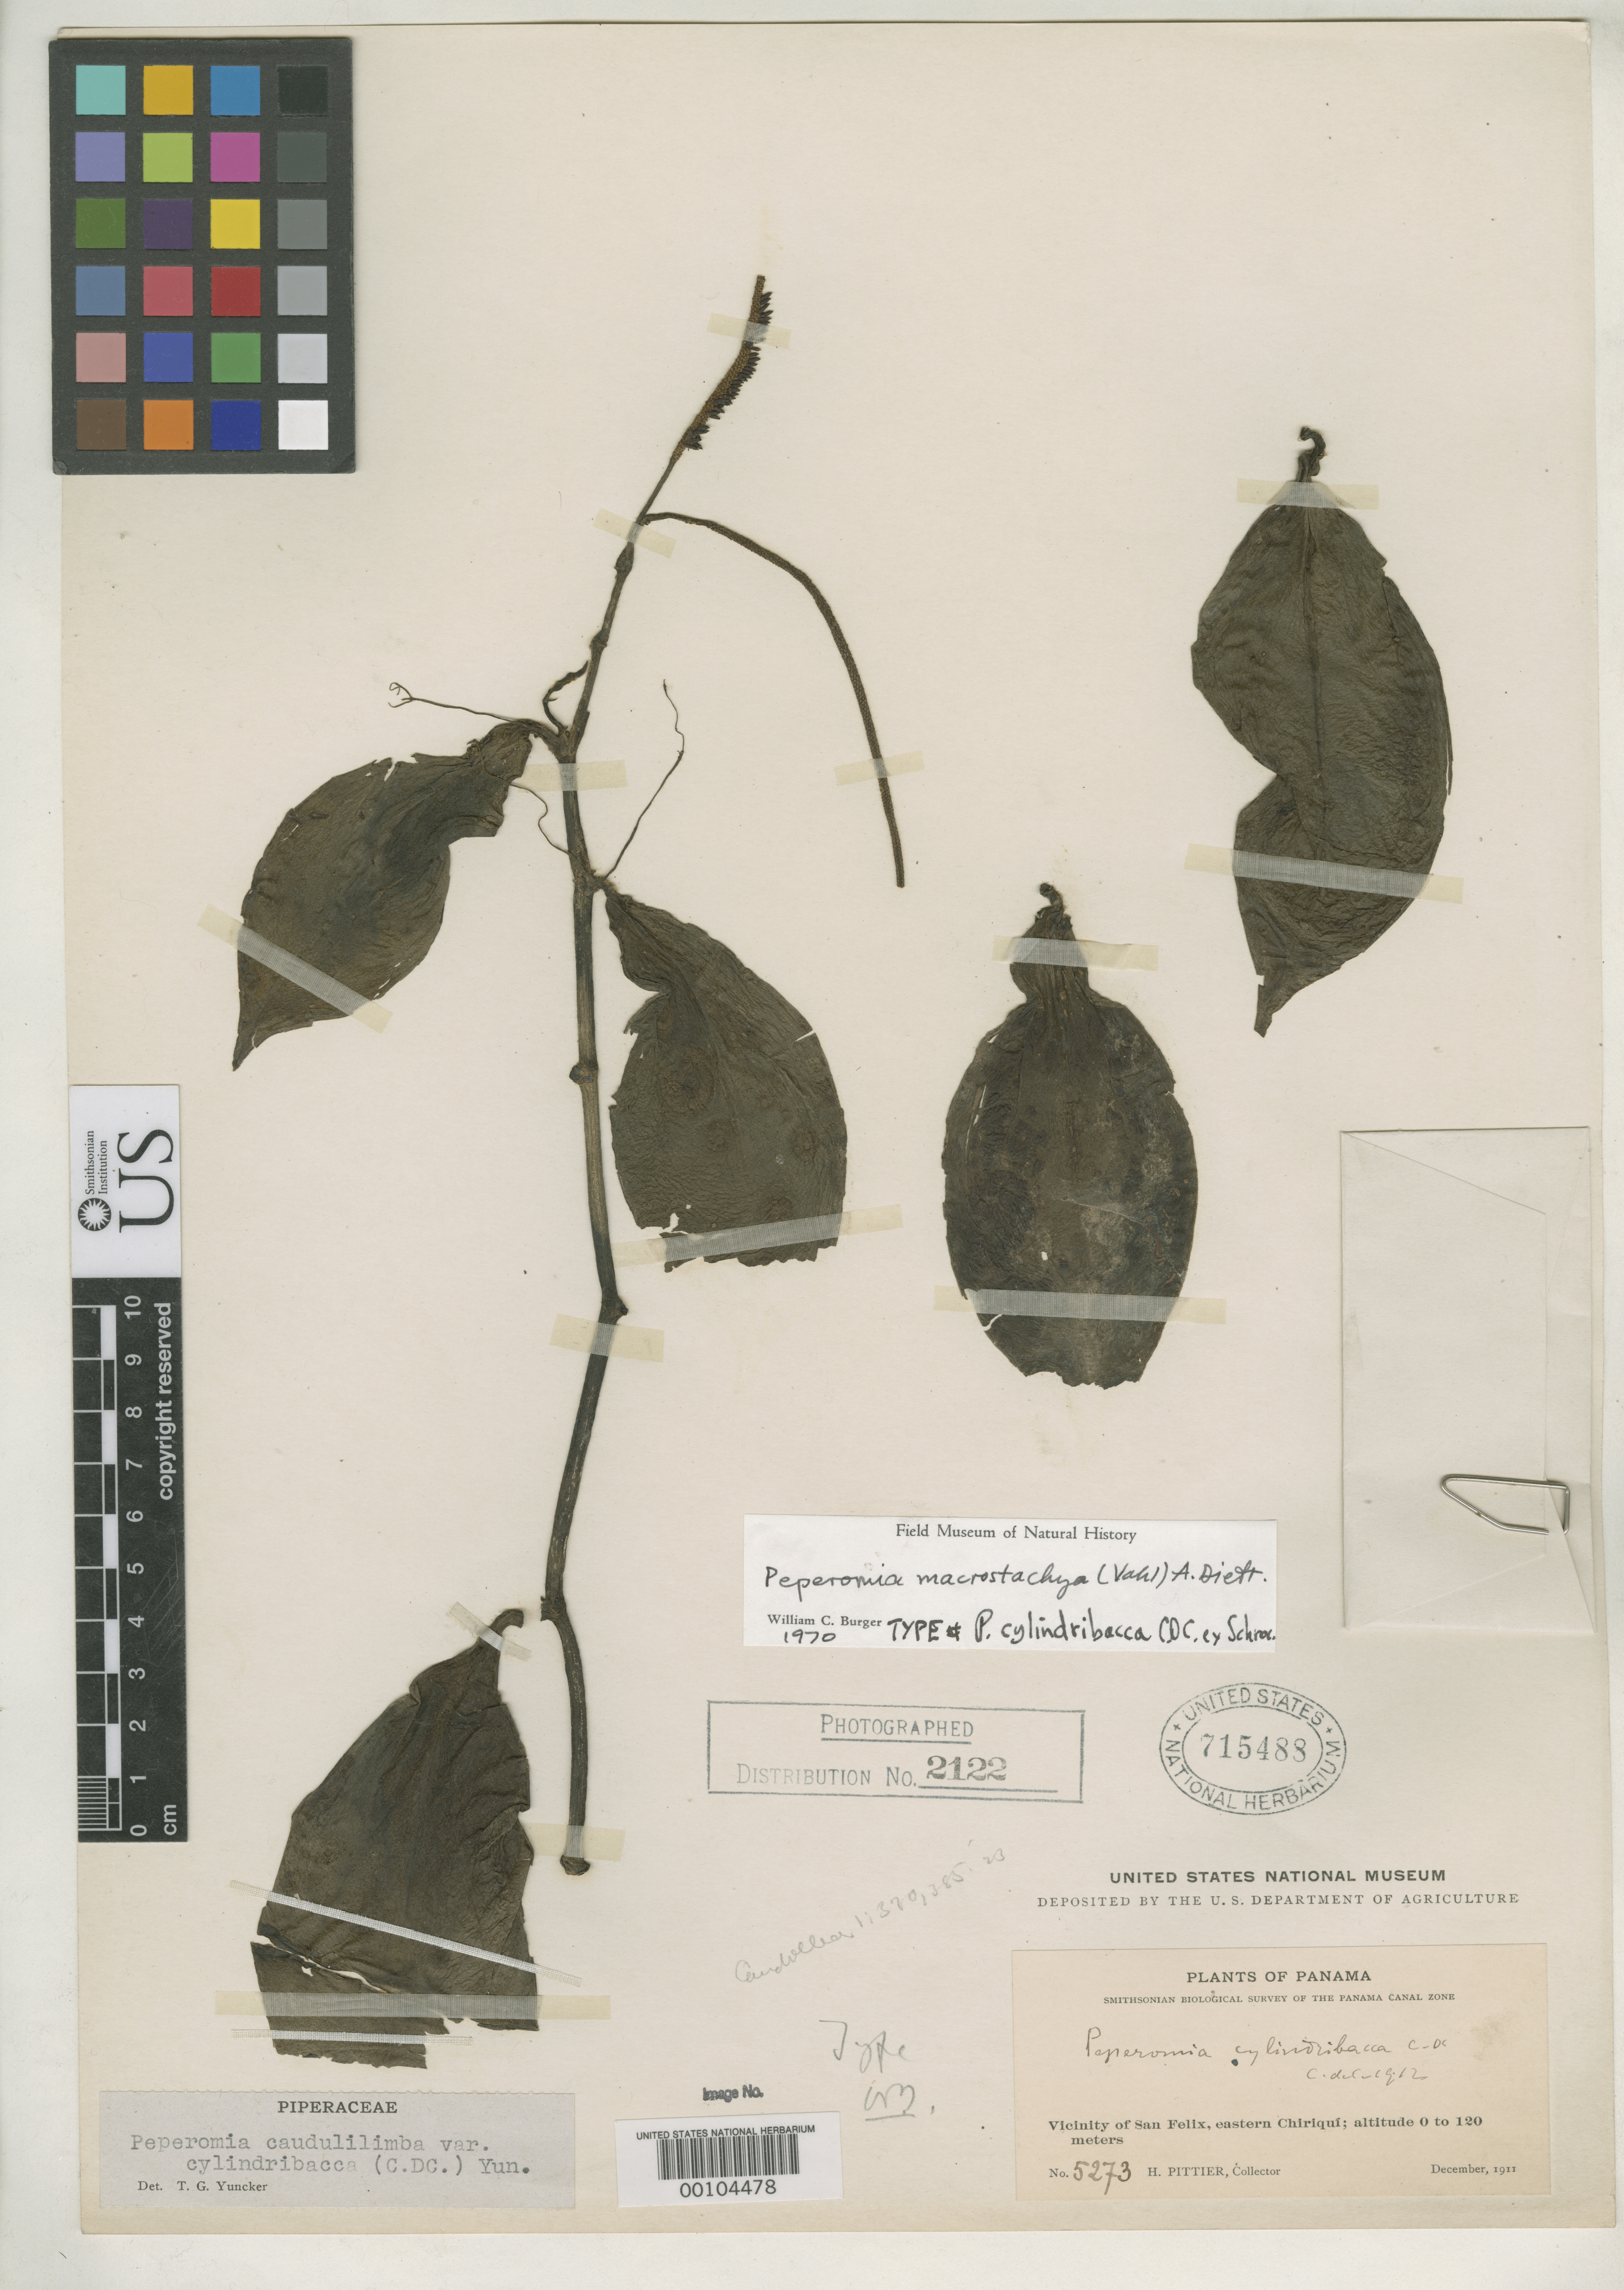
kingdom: Plantae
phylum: Tracheophyta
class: Magnoliopsida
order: Piperales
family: Piperaceae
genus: Peperomia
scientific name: Peperomia cylindribacca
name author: C. DC.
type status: Type Collection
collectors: H. F. Pittier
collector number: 5273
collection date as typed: Dec 1911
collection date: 1911-12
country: Panama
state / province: Chiriquí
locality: San Felix vicinity.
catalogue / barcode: US 715488